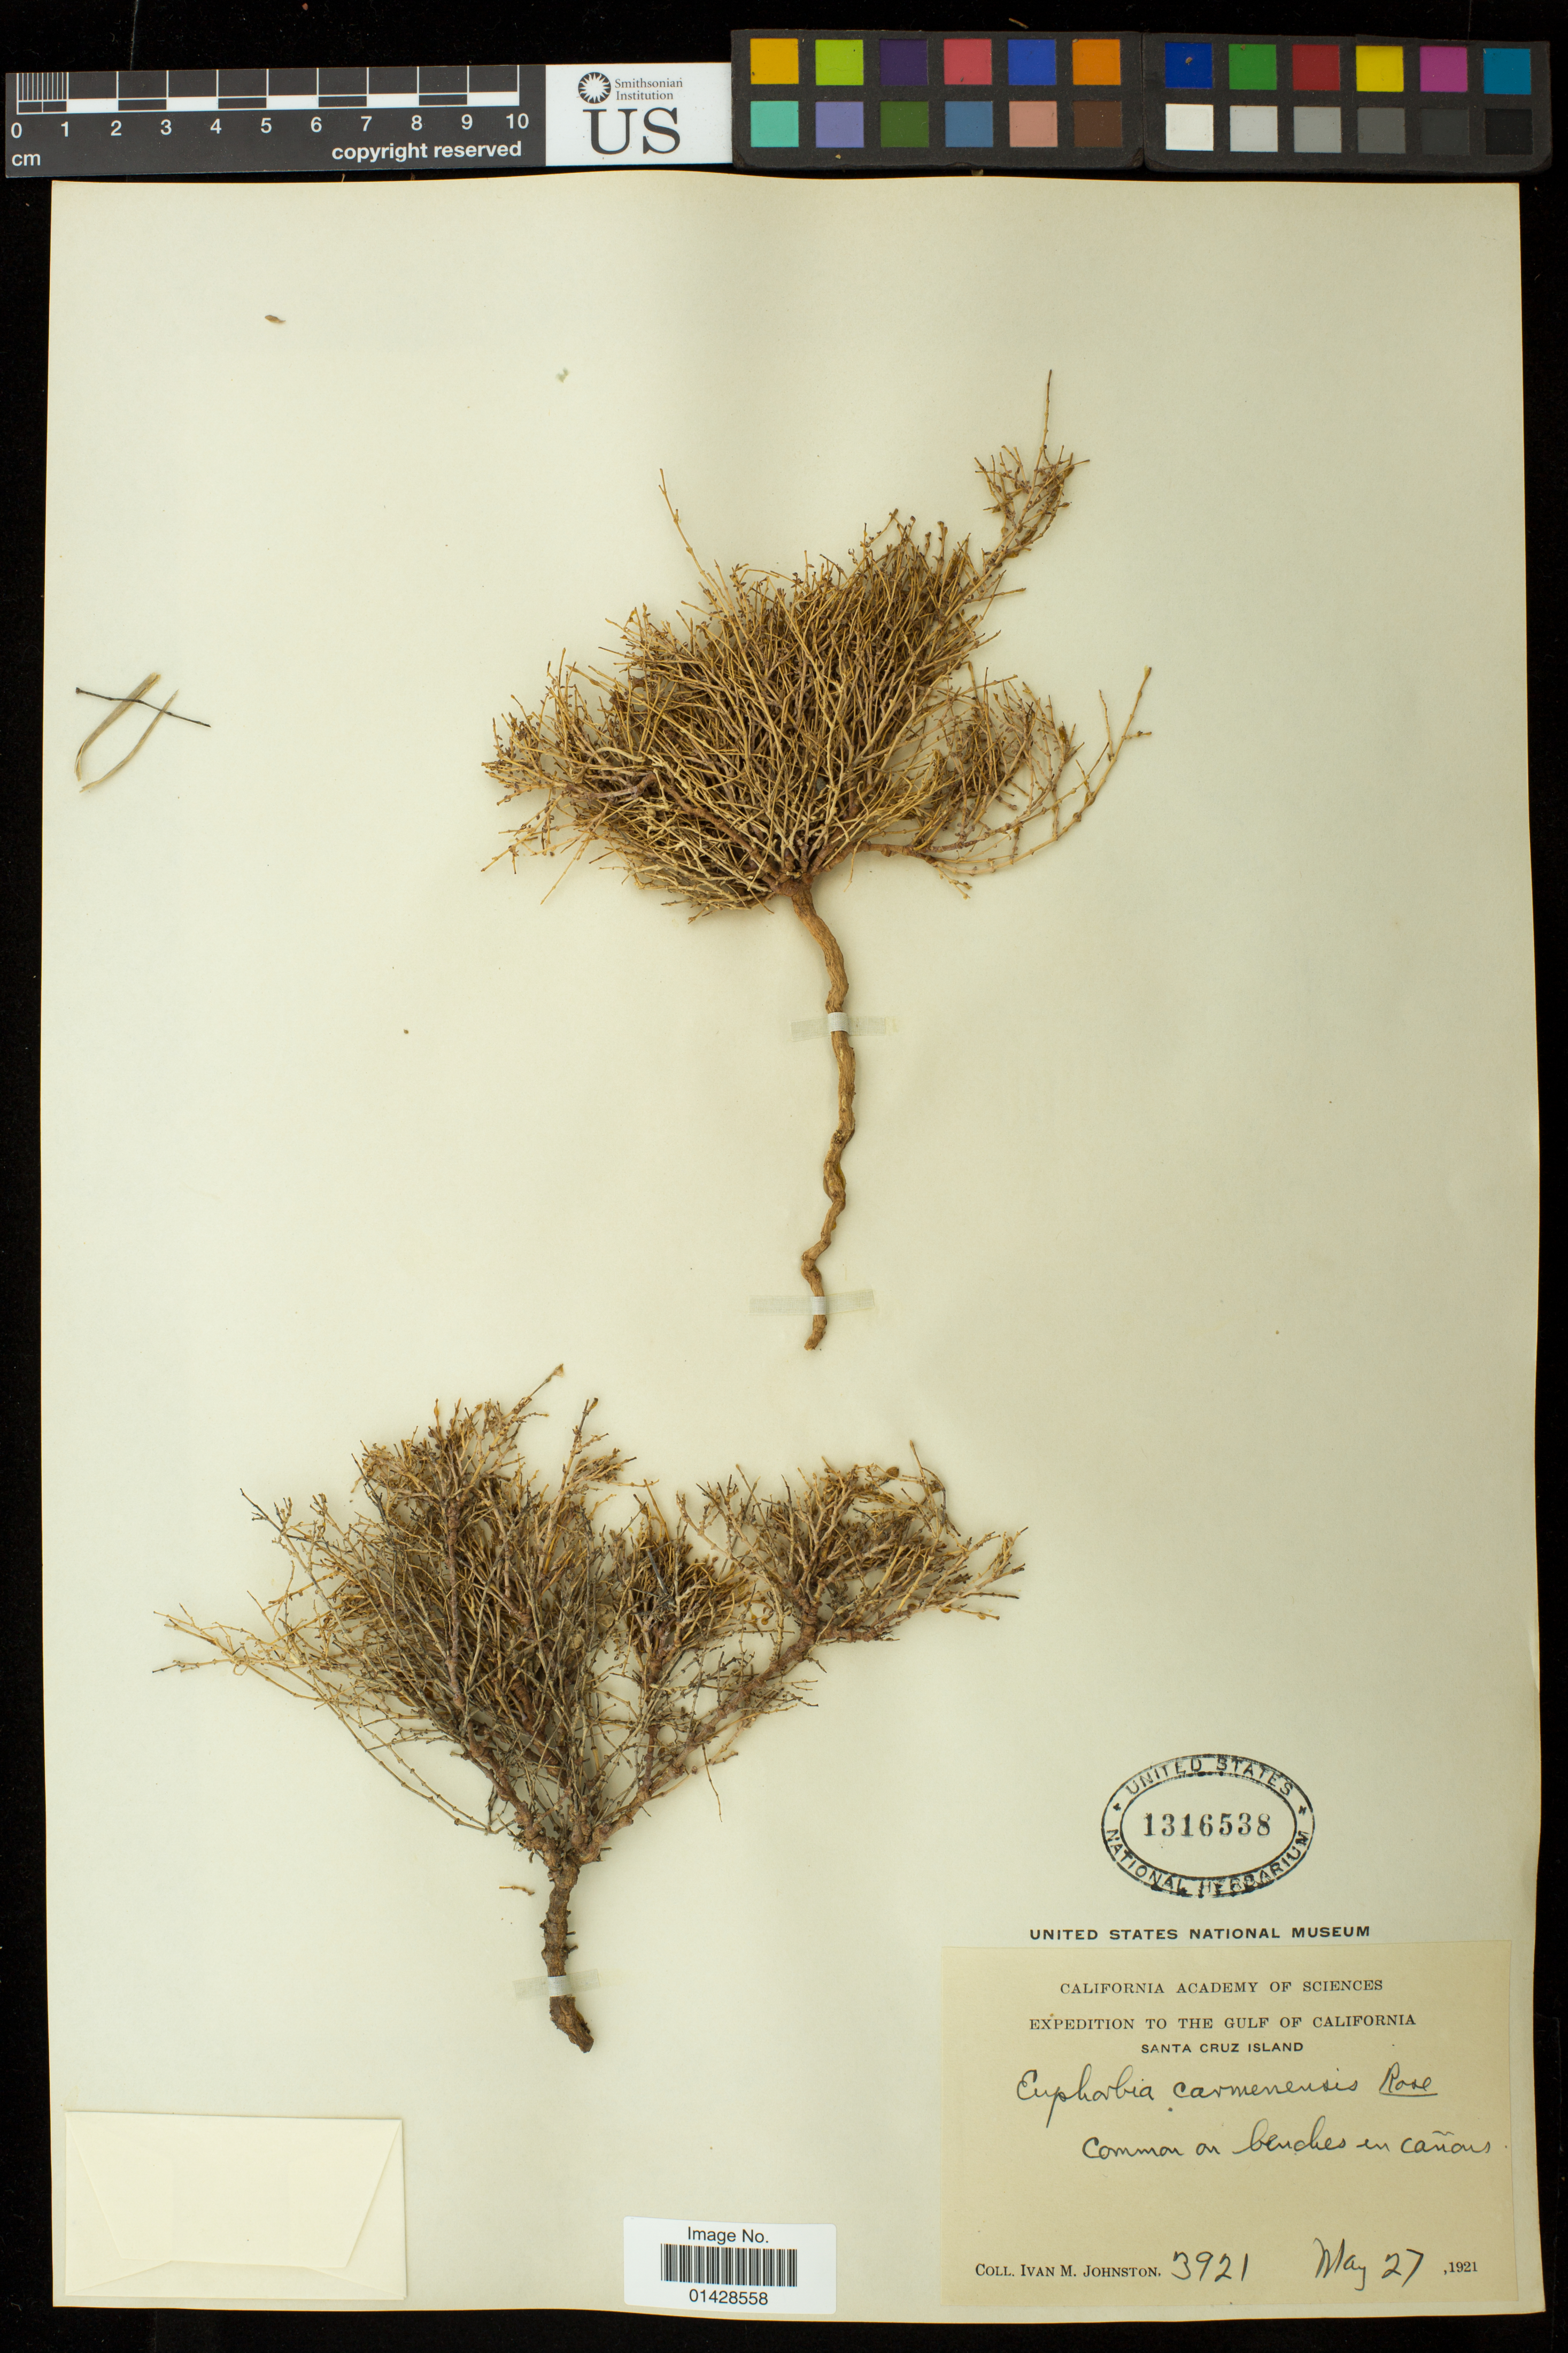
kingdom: Plantae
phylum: Tracheophyta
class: Magnoliopsida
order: Malpighiales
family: Euphorbiaceae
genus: Euphorbia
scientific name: Euphorbia polycarpa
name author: Benth.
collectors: I.M. Johnston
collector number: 3921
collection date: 1921-05-27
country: Mexico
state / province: Baja California Sur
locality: Gulf of California, Santa Cruz Island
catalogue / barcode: US 1316538